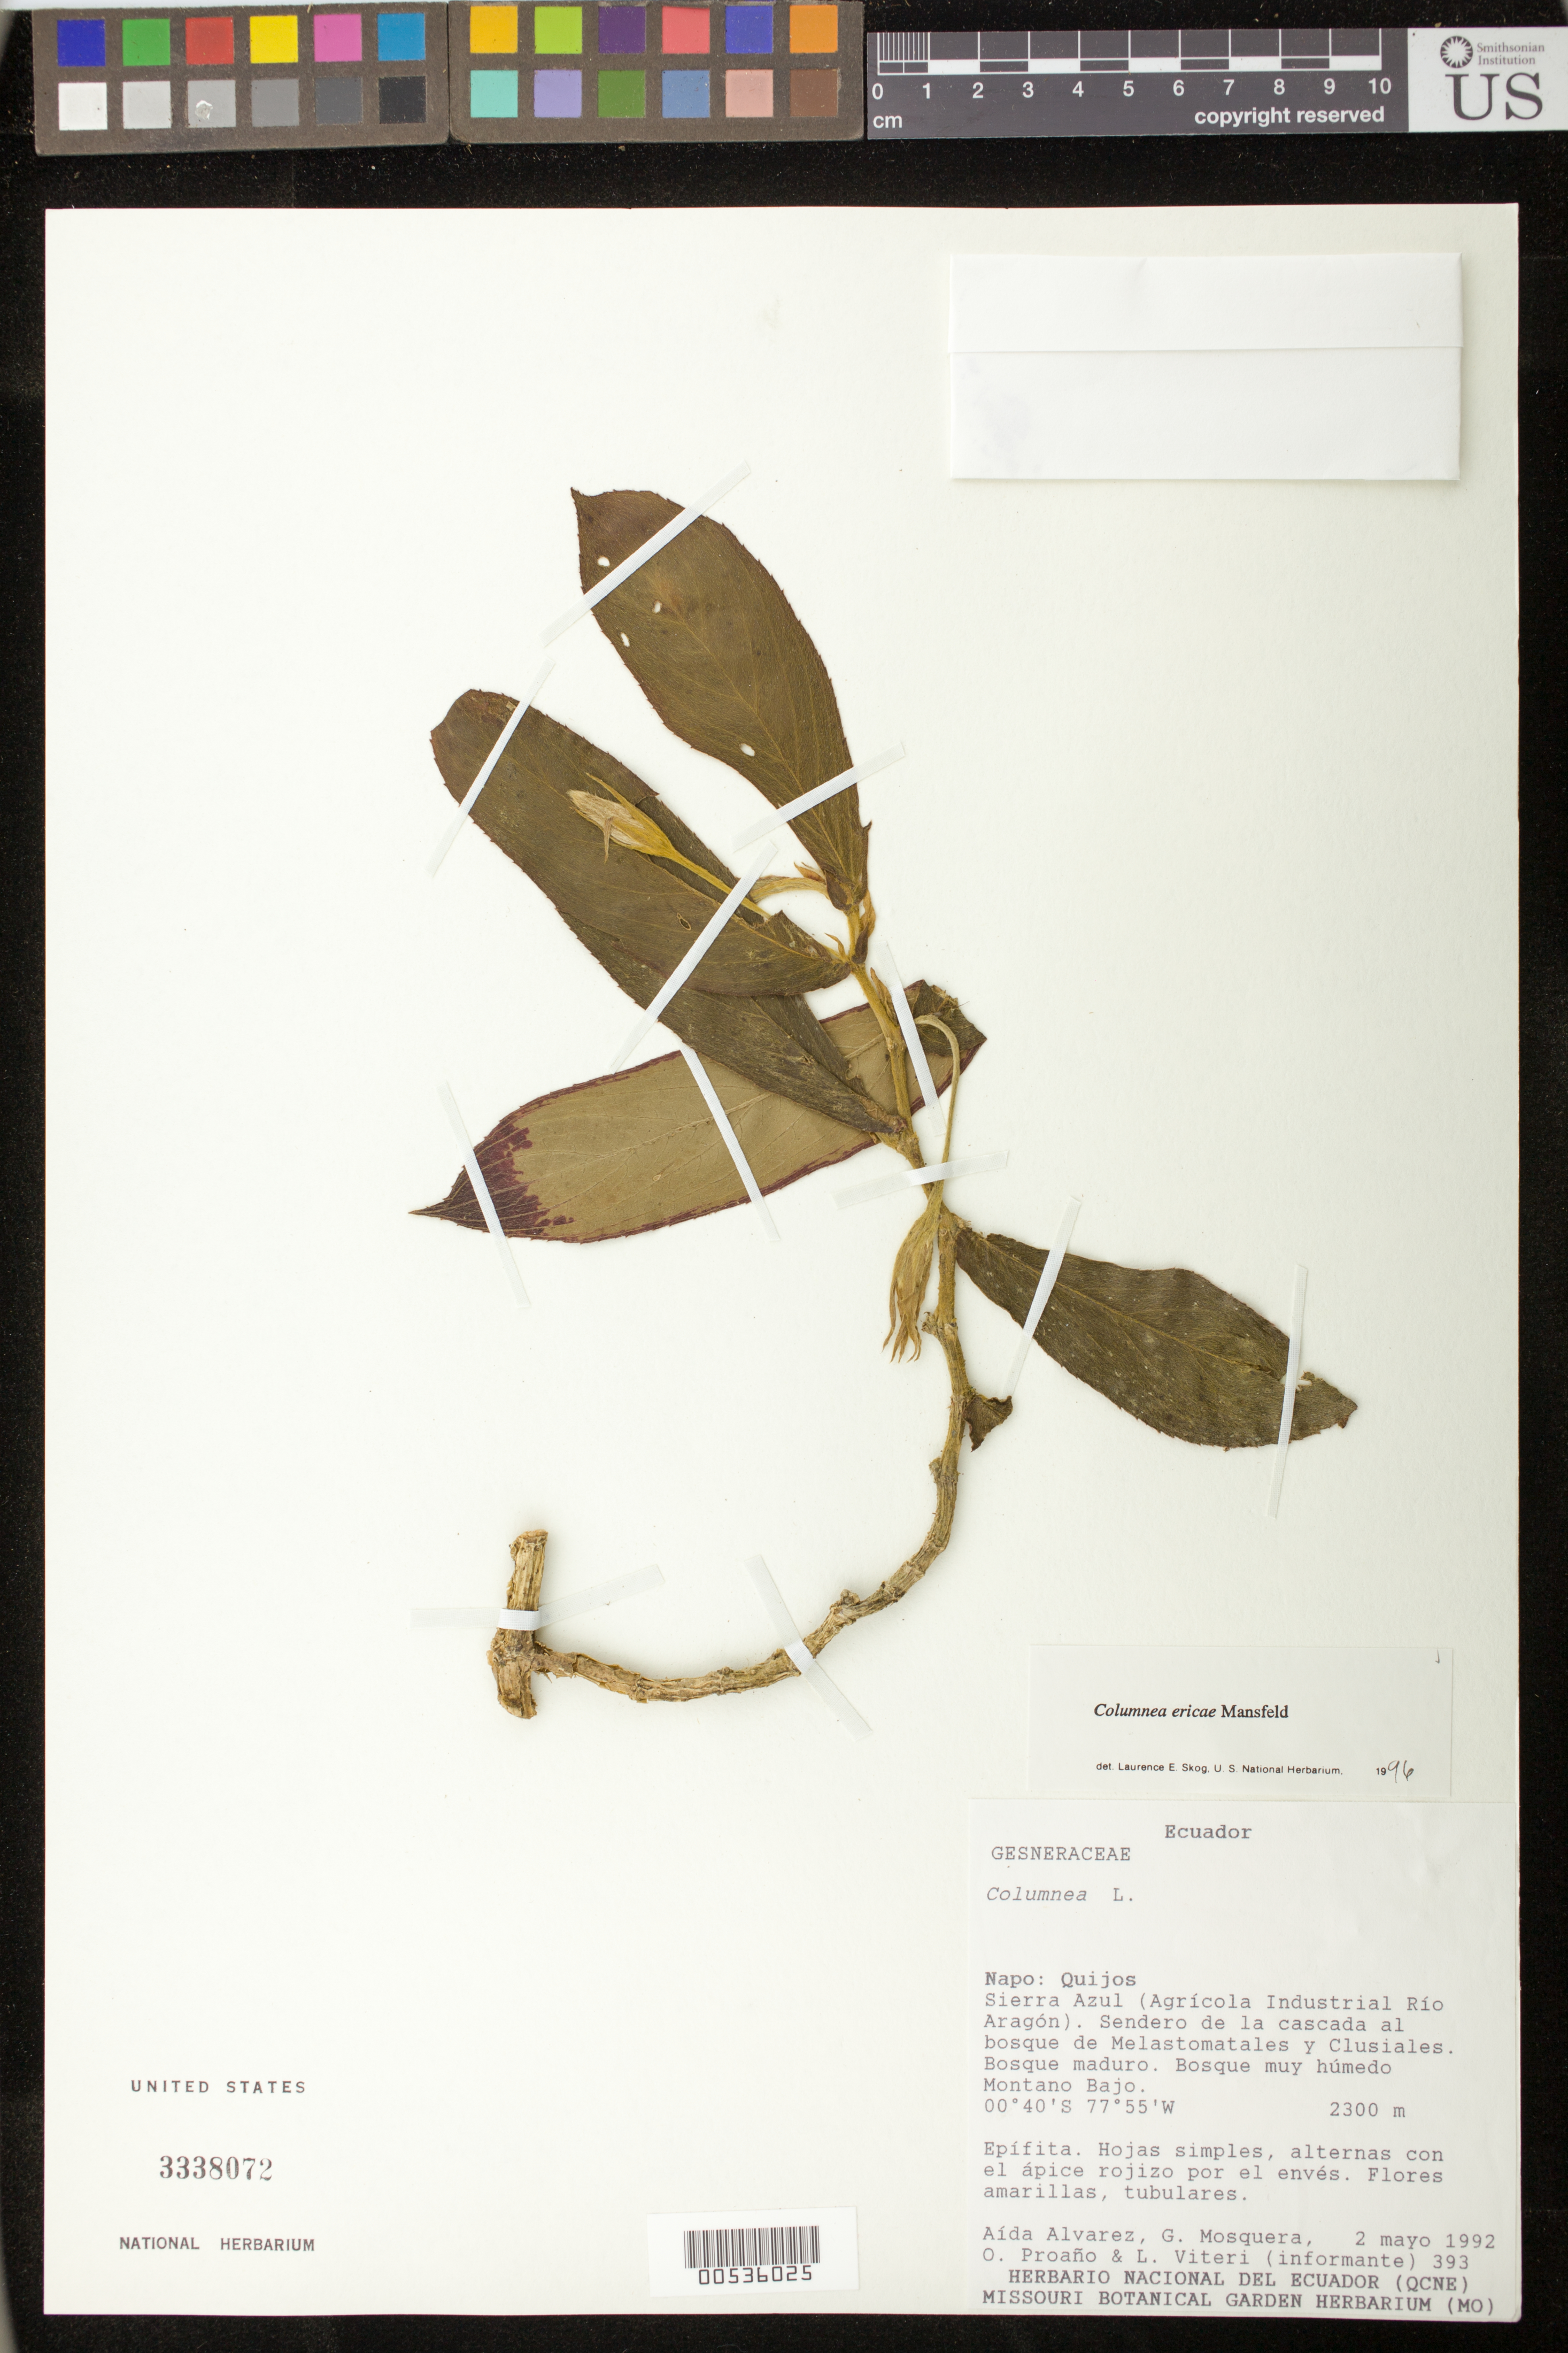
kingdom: Plantae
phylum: Tracheophyta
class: Magnoliopsida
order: Lamiales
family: Gesneriaceae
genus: Columnea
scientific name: Columnea ericae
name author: Mansf.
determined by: Skog, Laurence E.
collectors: A. Alvarez, G. Mosquera, O. Proaño & L. Viteri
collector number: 393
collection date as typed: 02 May 1992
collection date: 1992-05-02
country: Ecuador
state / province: Napo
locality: Quijos; Sierra Azul (Agrícola Industrial Río Aragón)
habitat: Sendero de la cascada al bosque de Melastomatales y Clusiales; bosque maduro, bosque muy húmedo montano bajo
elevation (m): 2300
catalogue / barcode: US 3338072